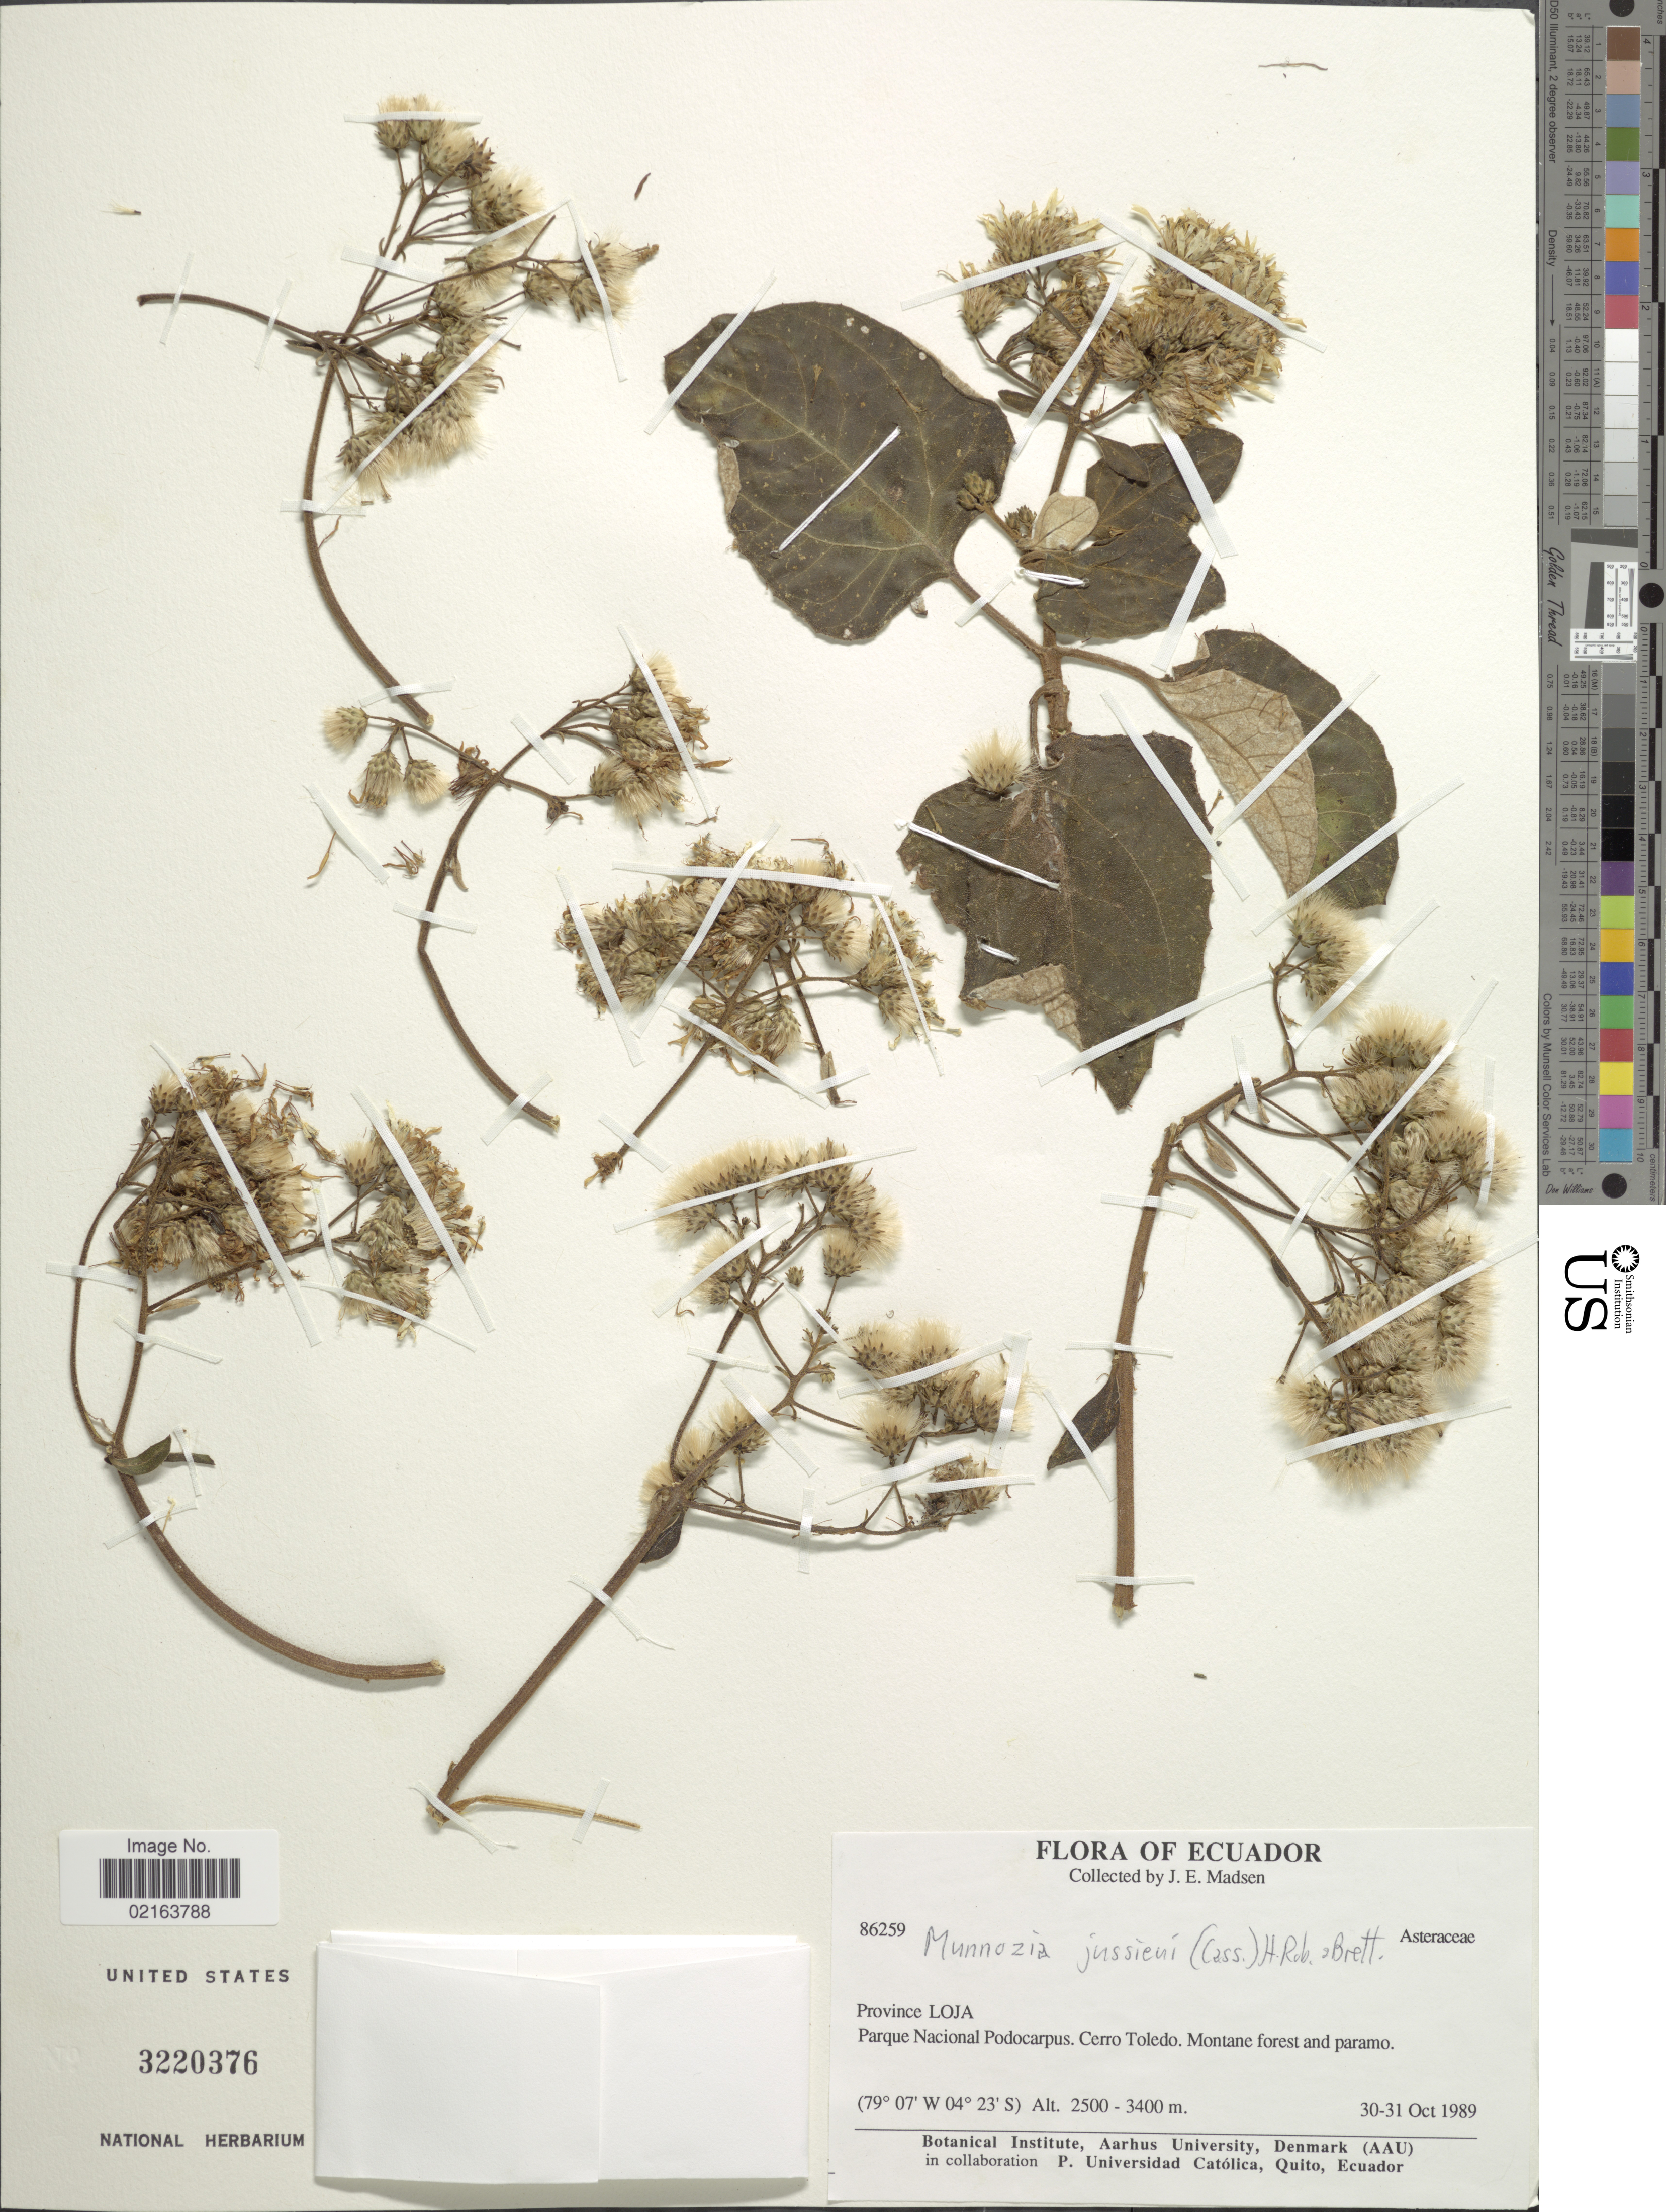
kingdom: Plantae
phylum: Tracheophyta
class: Magnoliopsida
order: Asterales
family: Asteraceae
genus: Munnozia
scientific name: Munnozia jussieui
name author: (Cass.) H. Rob. & Brettell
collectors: J. E. Madsen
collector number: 86259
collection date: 1989-10-30/1989-10-31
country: Ecuador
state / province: Loja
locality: Province Loja, Parque Nacional Podocarpus, Cerro Toledo, Montane forest and paramo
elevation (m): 2500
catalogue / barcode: US 3220376